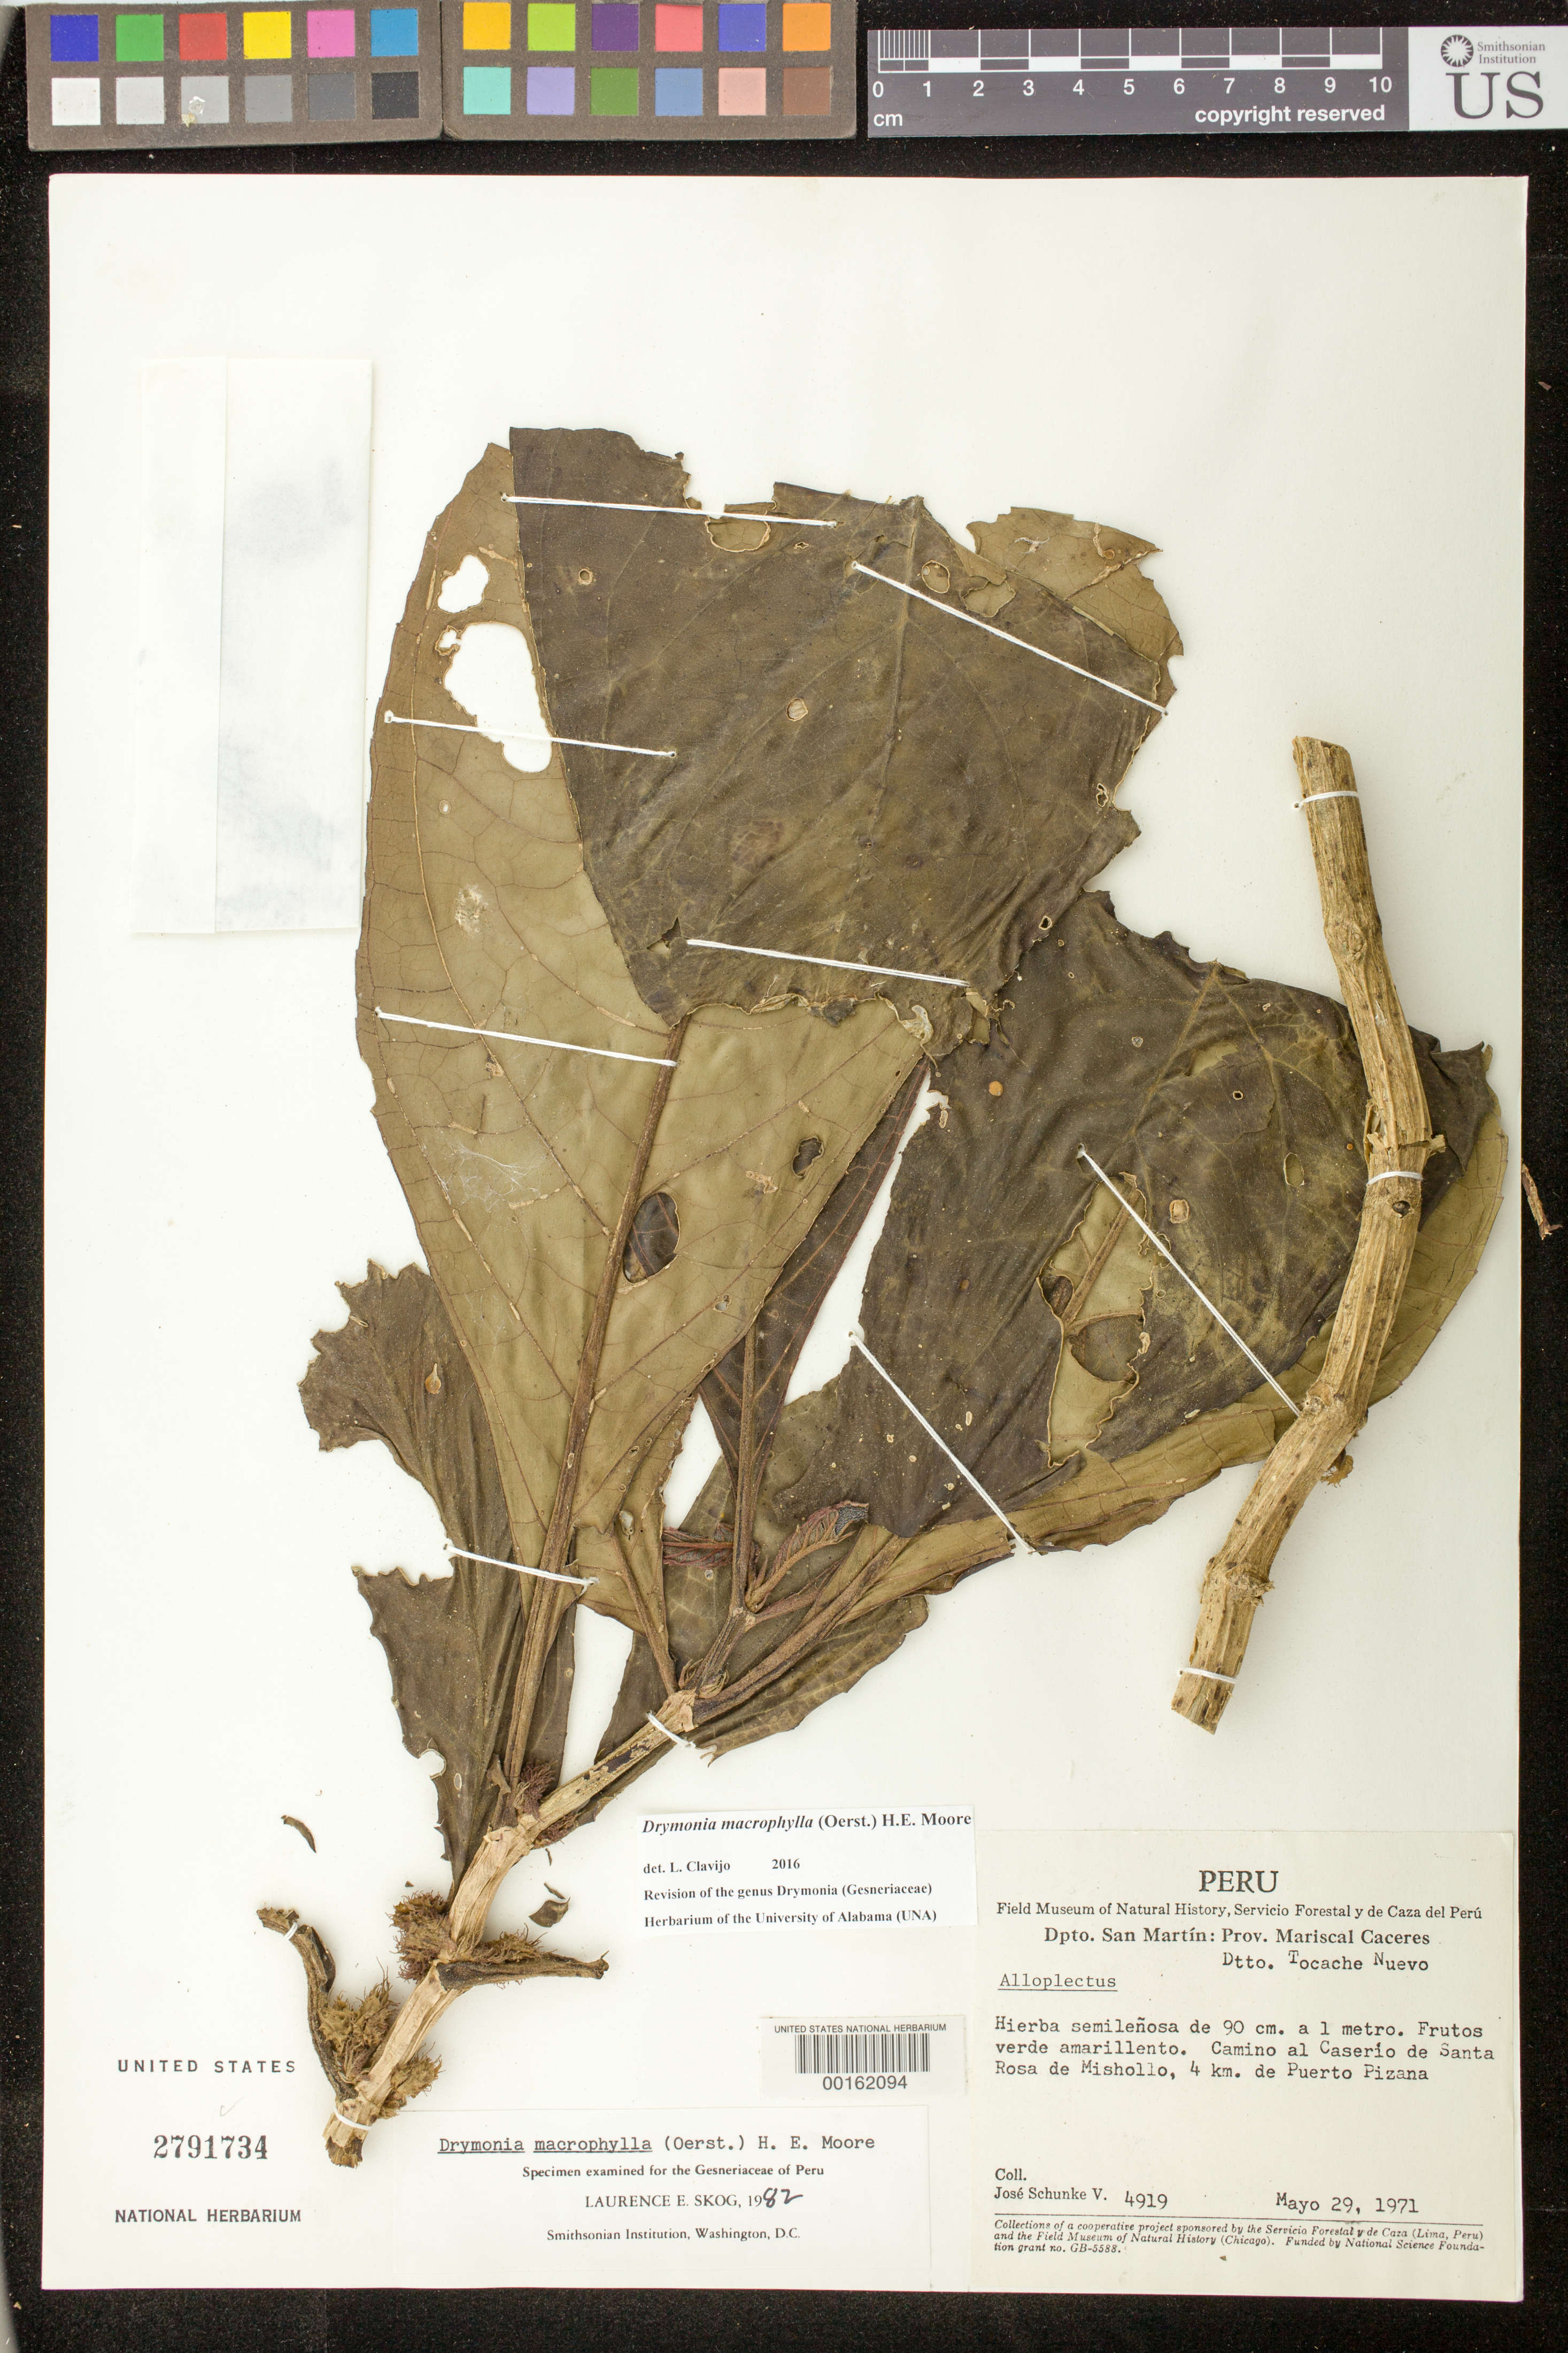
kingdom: Plantae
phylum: Tracheophyta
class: Magnoliopsida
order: Lamiales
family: Gesneriaceae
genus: Drymonia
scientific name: Drymonia macrophylla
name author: (Oerst.) H.E. Moore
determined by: Clark, J. L., (SEL), The Marie Selby Botanical Garden (UNITED STATES)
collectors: J. Schunke Vigo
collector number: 4919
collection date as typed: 29 May 1971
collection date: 1971-05-29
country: Peru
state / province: San Martín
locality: Prov. Mariscal Cáceres, Dtto Tocache Nuevo, road to Santa Rosa de Mishollo, 4 km from Puerto Pizana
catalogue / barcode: US 2791734